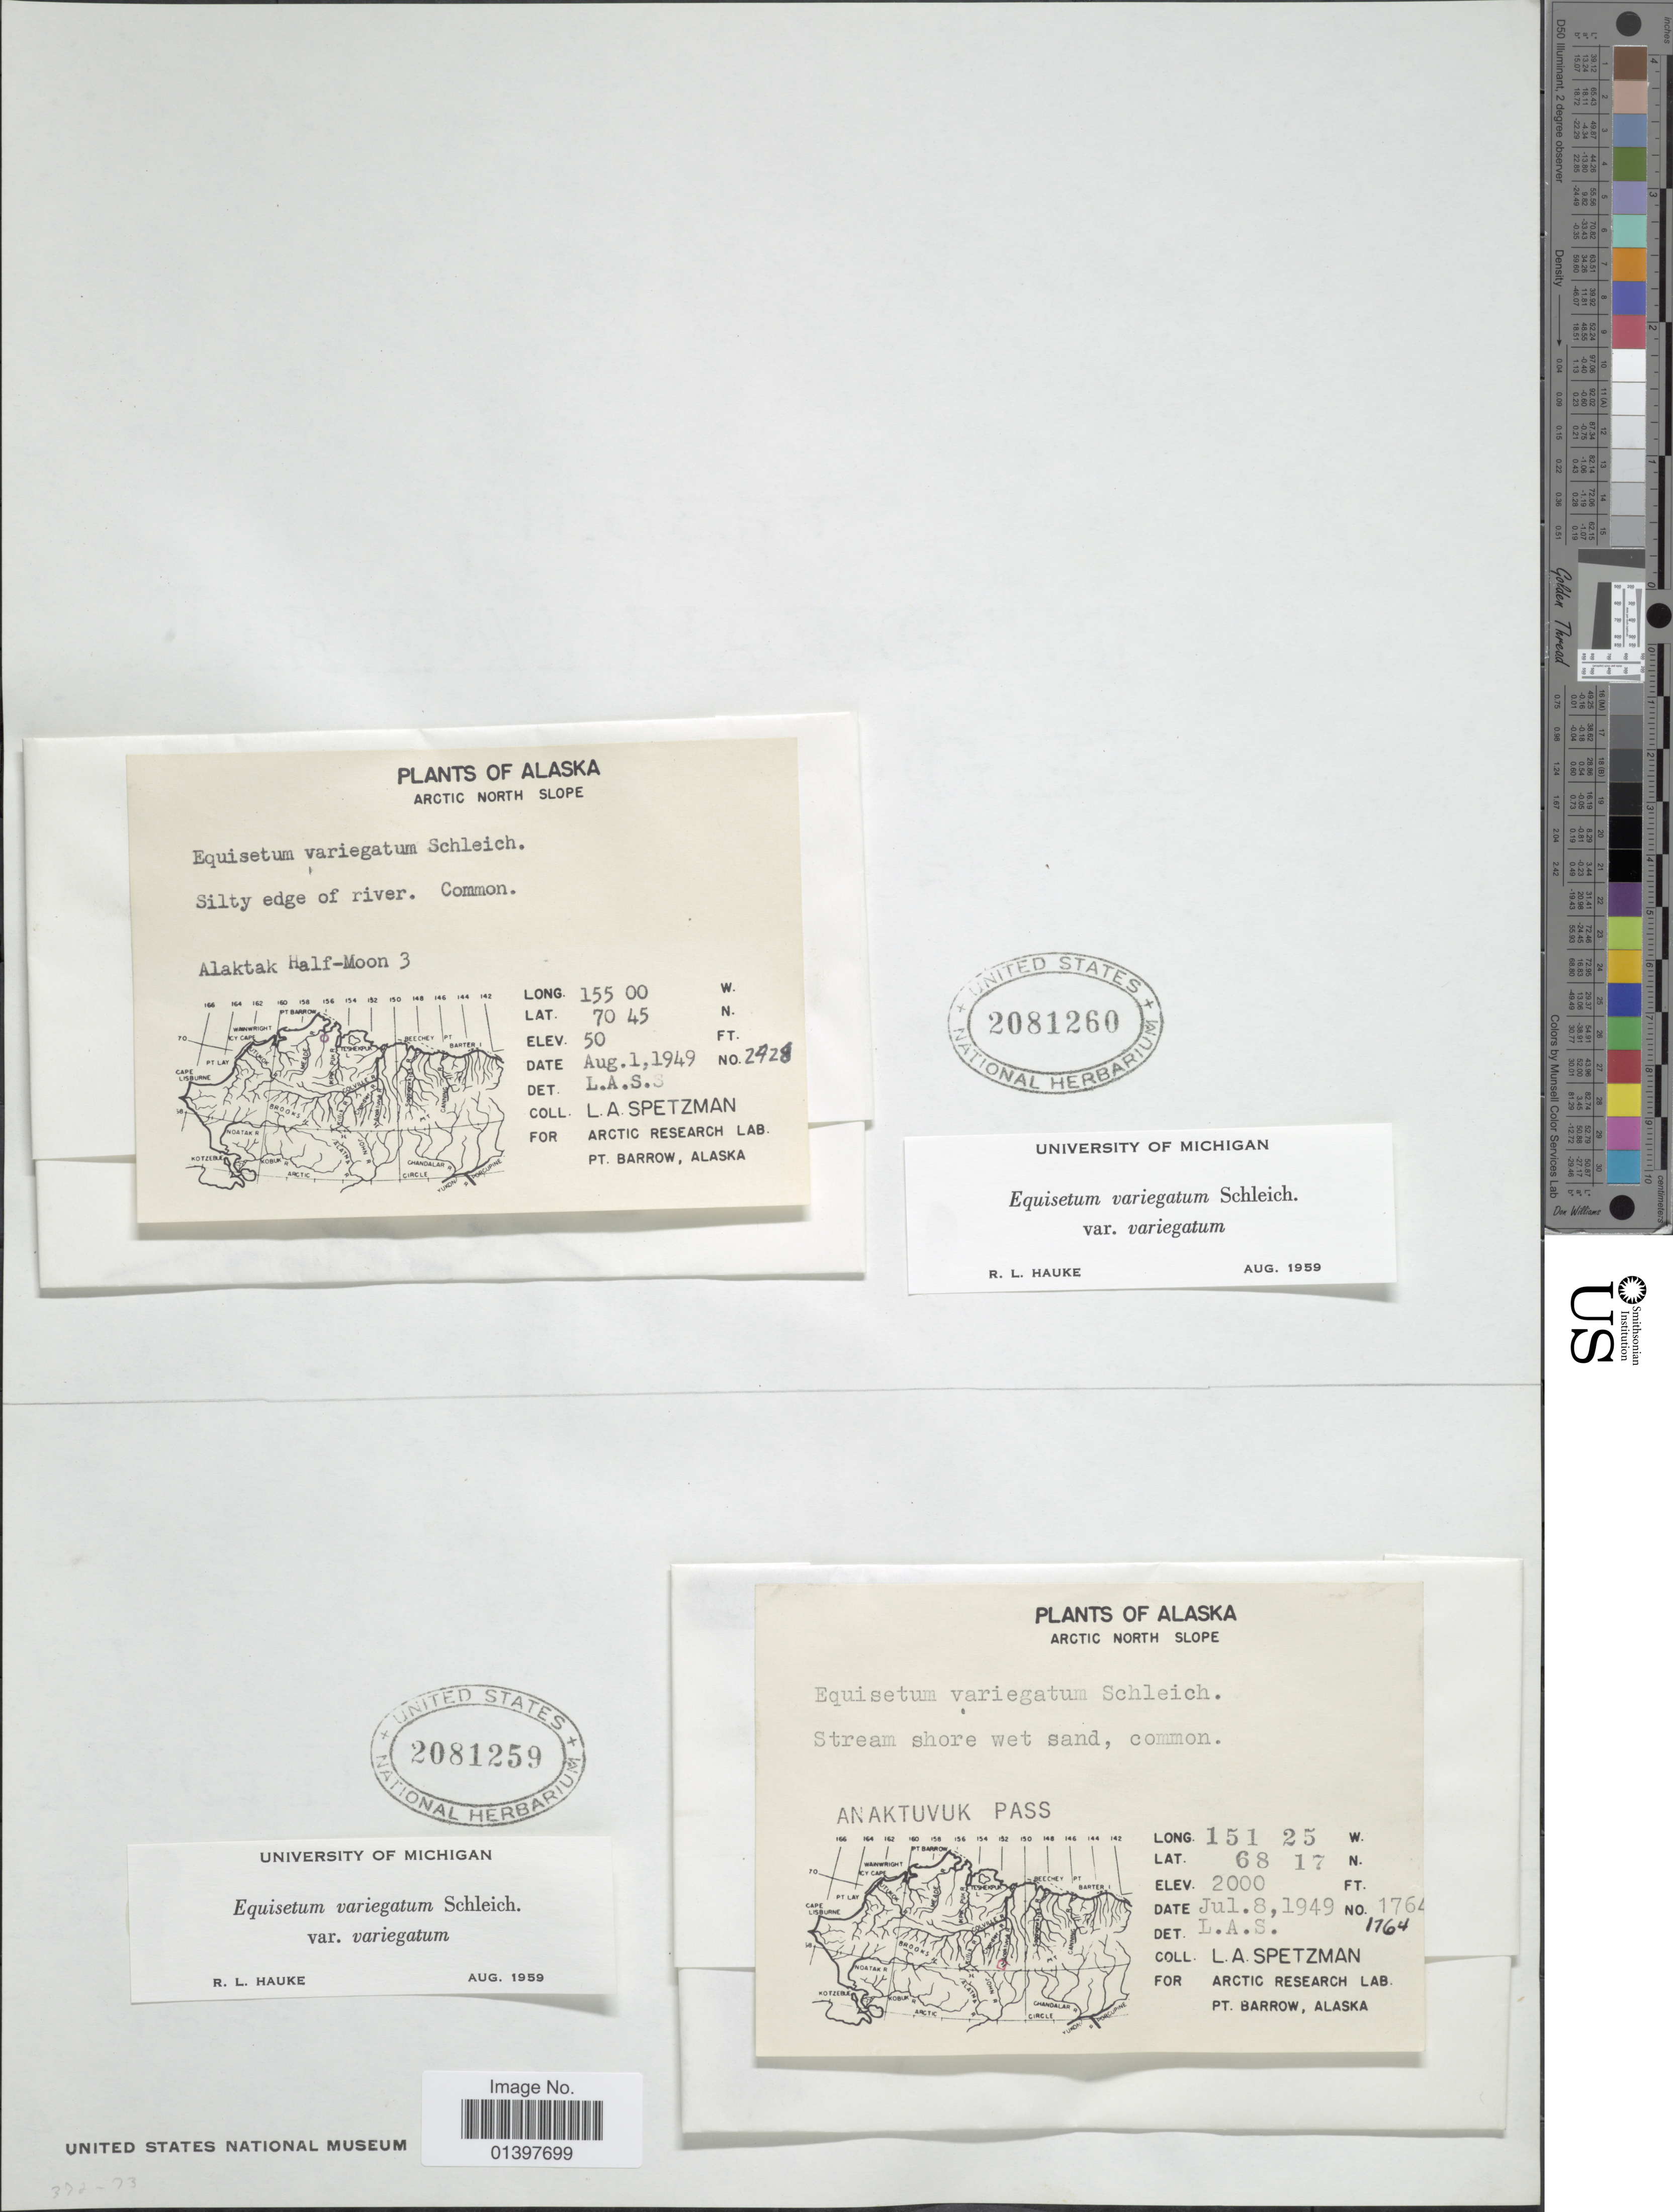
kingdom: Plantae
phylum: Tracheophyta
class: Polypodiopsida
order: Equisetales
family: Equisetaceae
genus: Equisetum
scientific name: Equisetum variegatum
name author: Schleich. ex F. Weber & D. Mohr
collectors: L. Spetzman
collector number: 1764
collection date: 1949-07-08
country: United States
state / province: Alaska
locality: Arctic North slope, Stream shore wet sand, Anaktuvuk pass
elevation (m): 610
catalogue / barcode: US 2081259